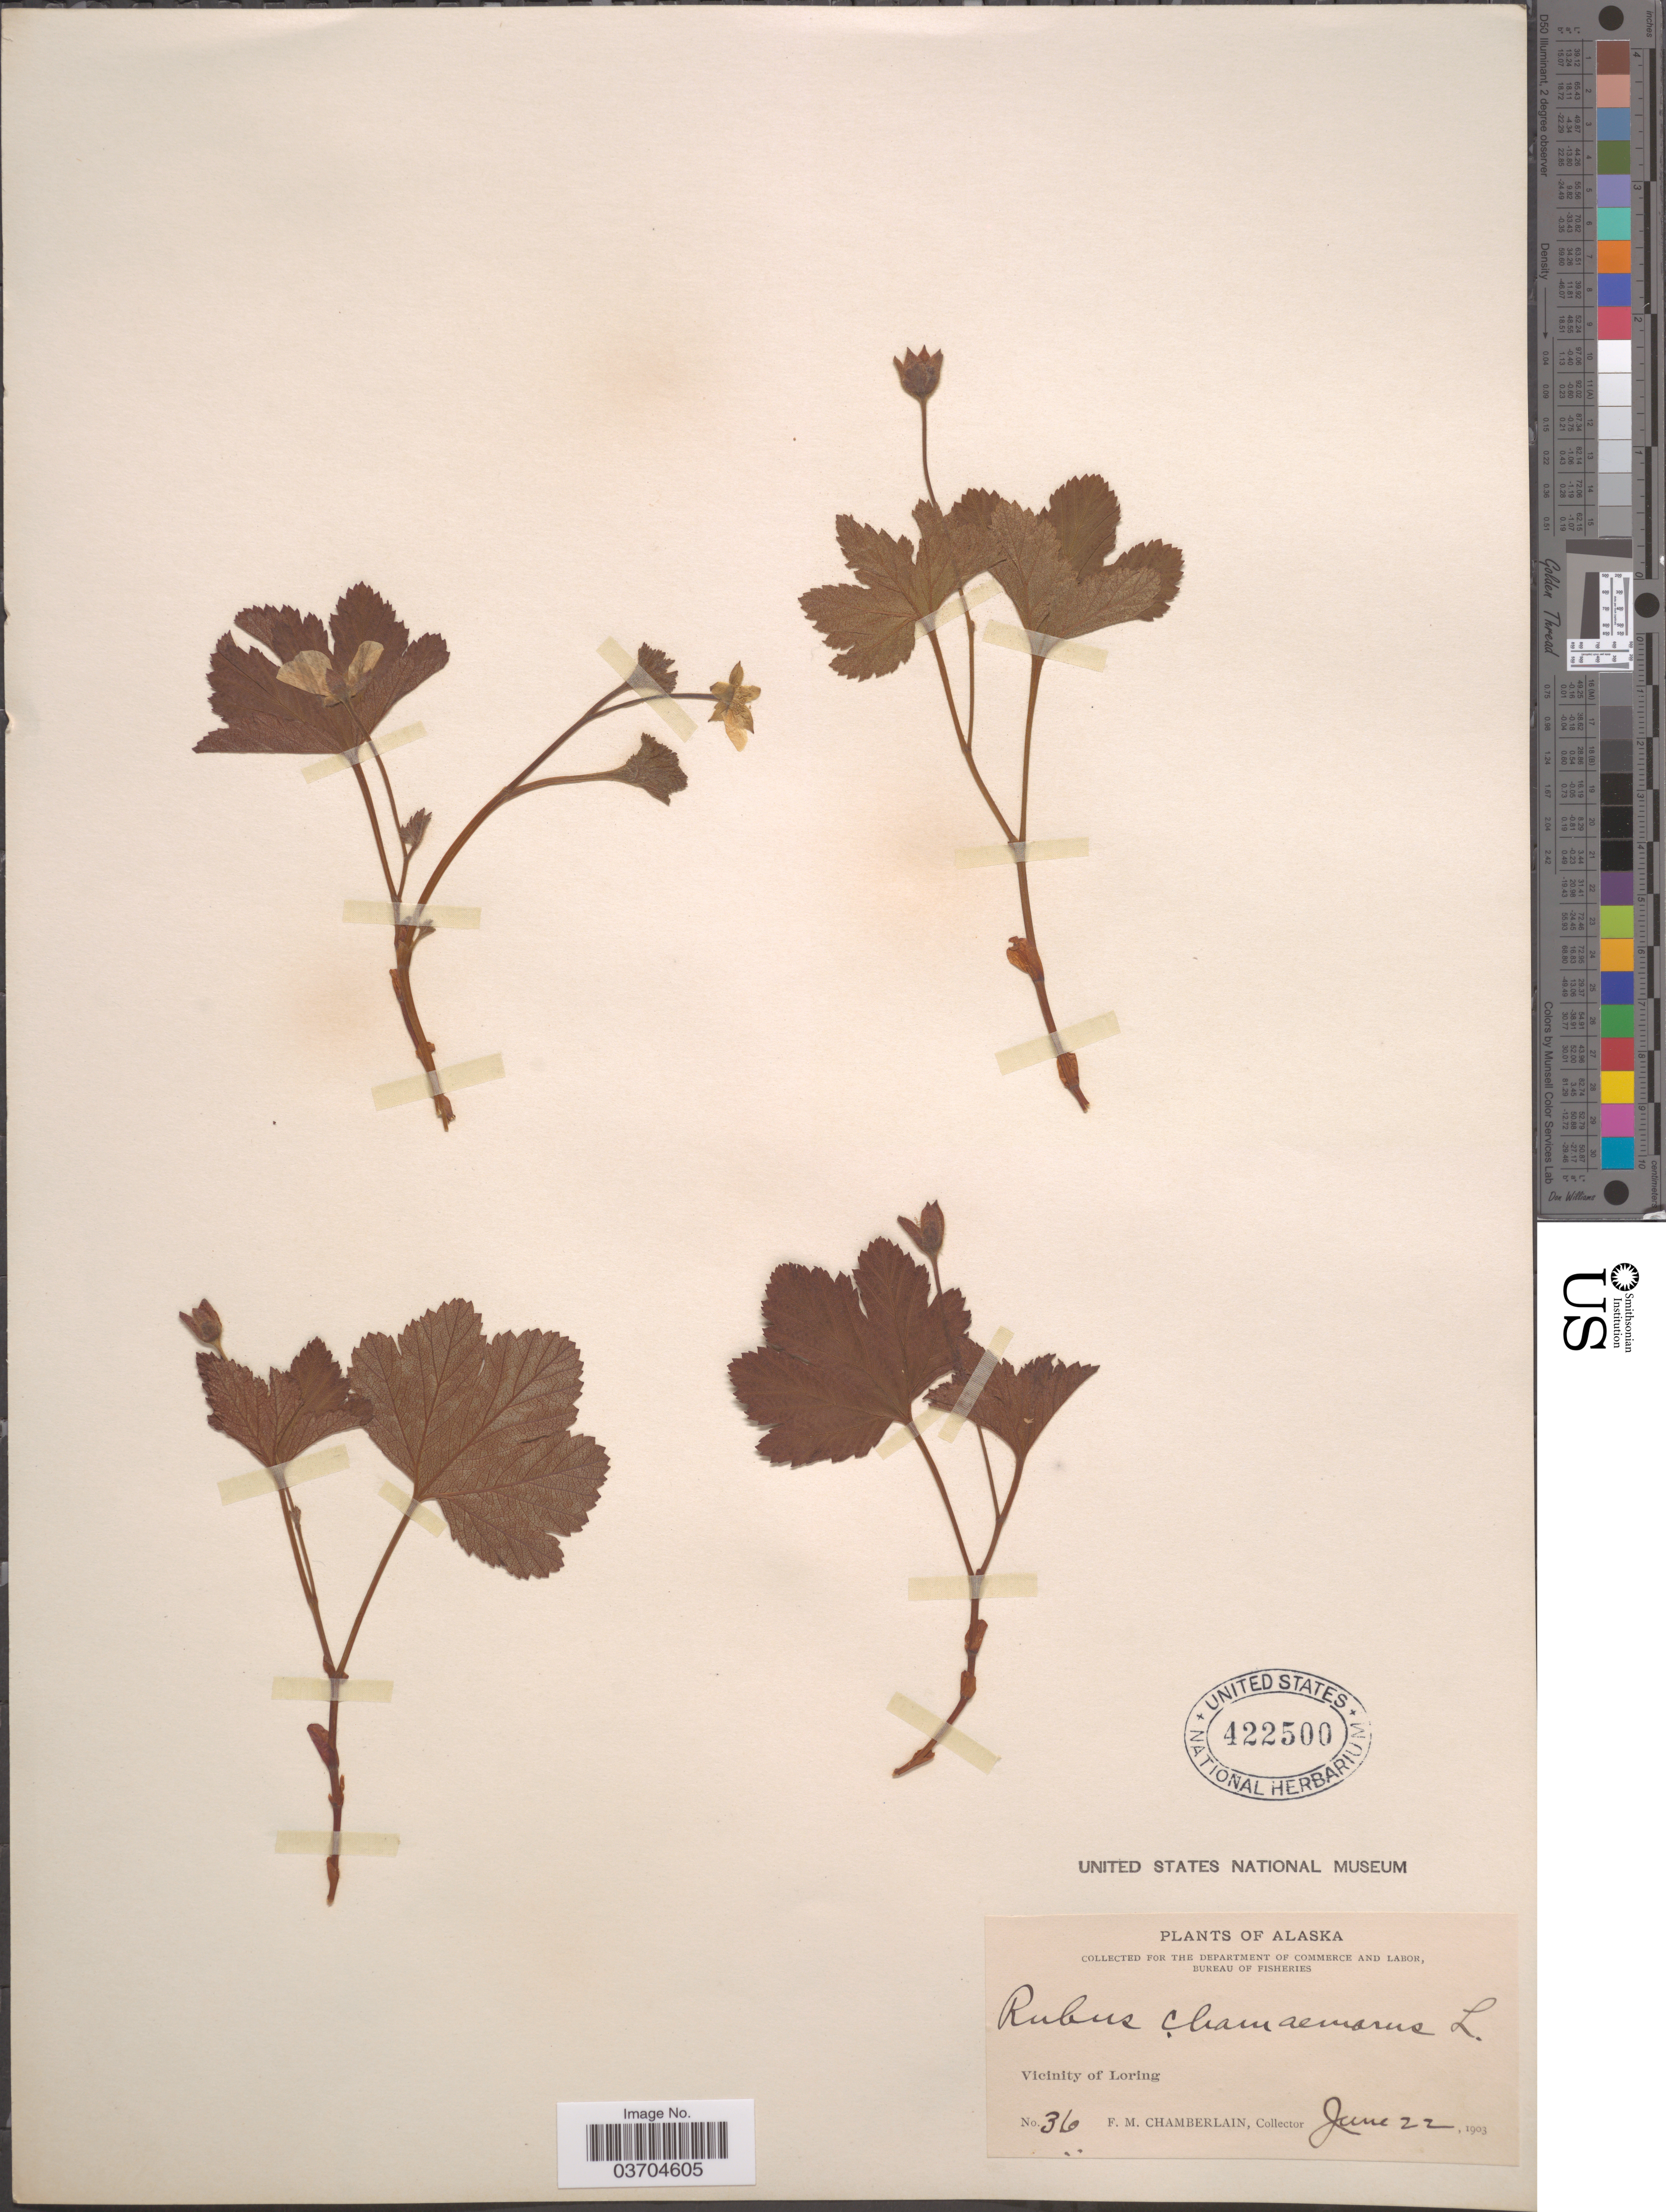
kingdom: Plantae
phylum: Tracheophyta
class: Magnoliopsida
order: Rosales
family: Rosaceae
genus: Rubus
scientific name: Rubus chamaemorus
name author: L.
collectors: F. Chamberlain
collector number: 36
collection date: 1903-06-22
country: United States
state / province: Alaska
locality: Vicinity of Loring.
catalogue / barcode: US 422500